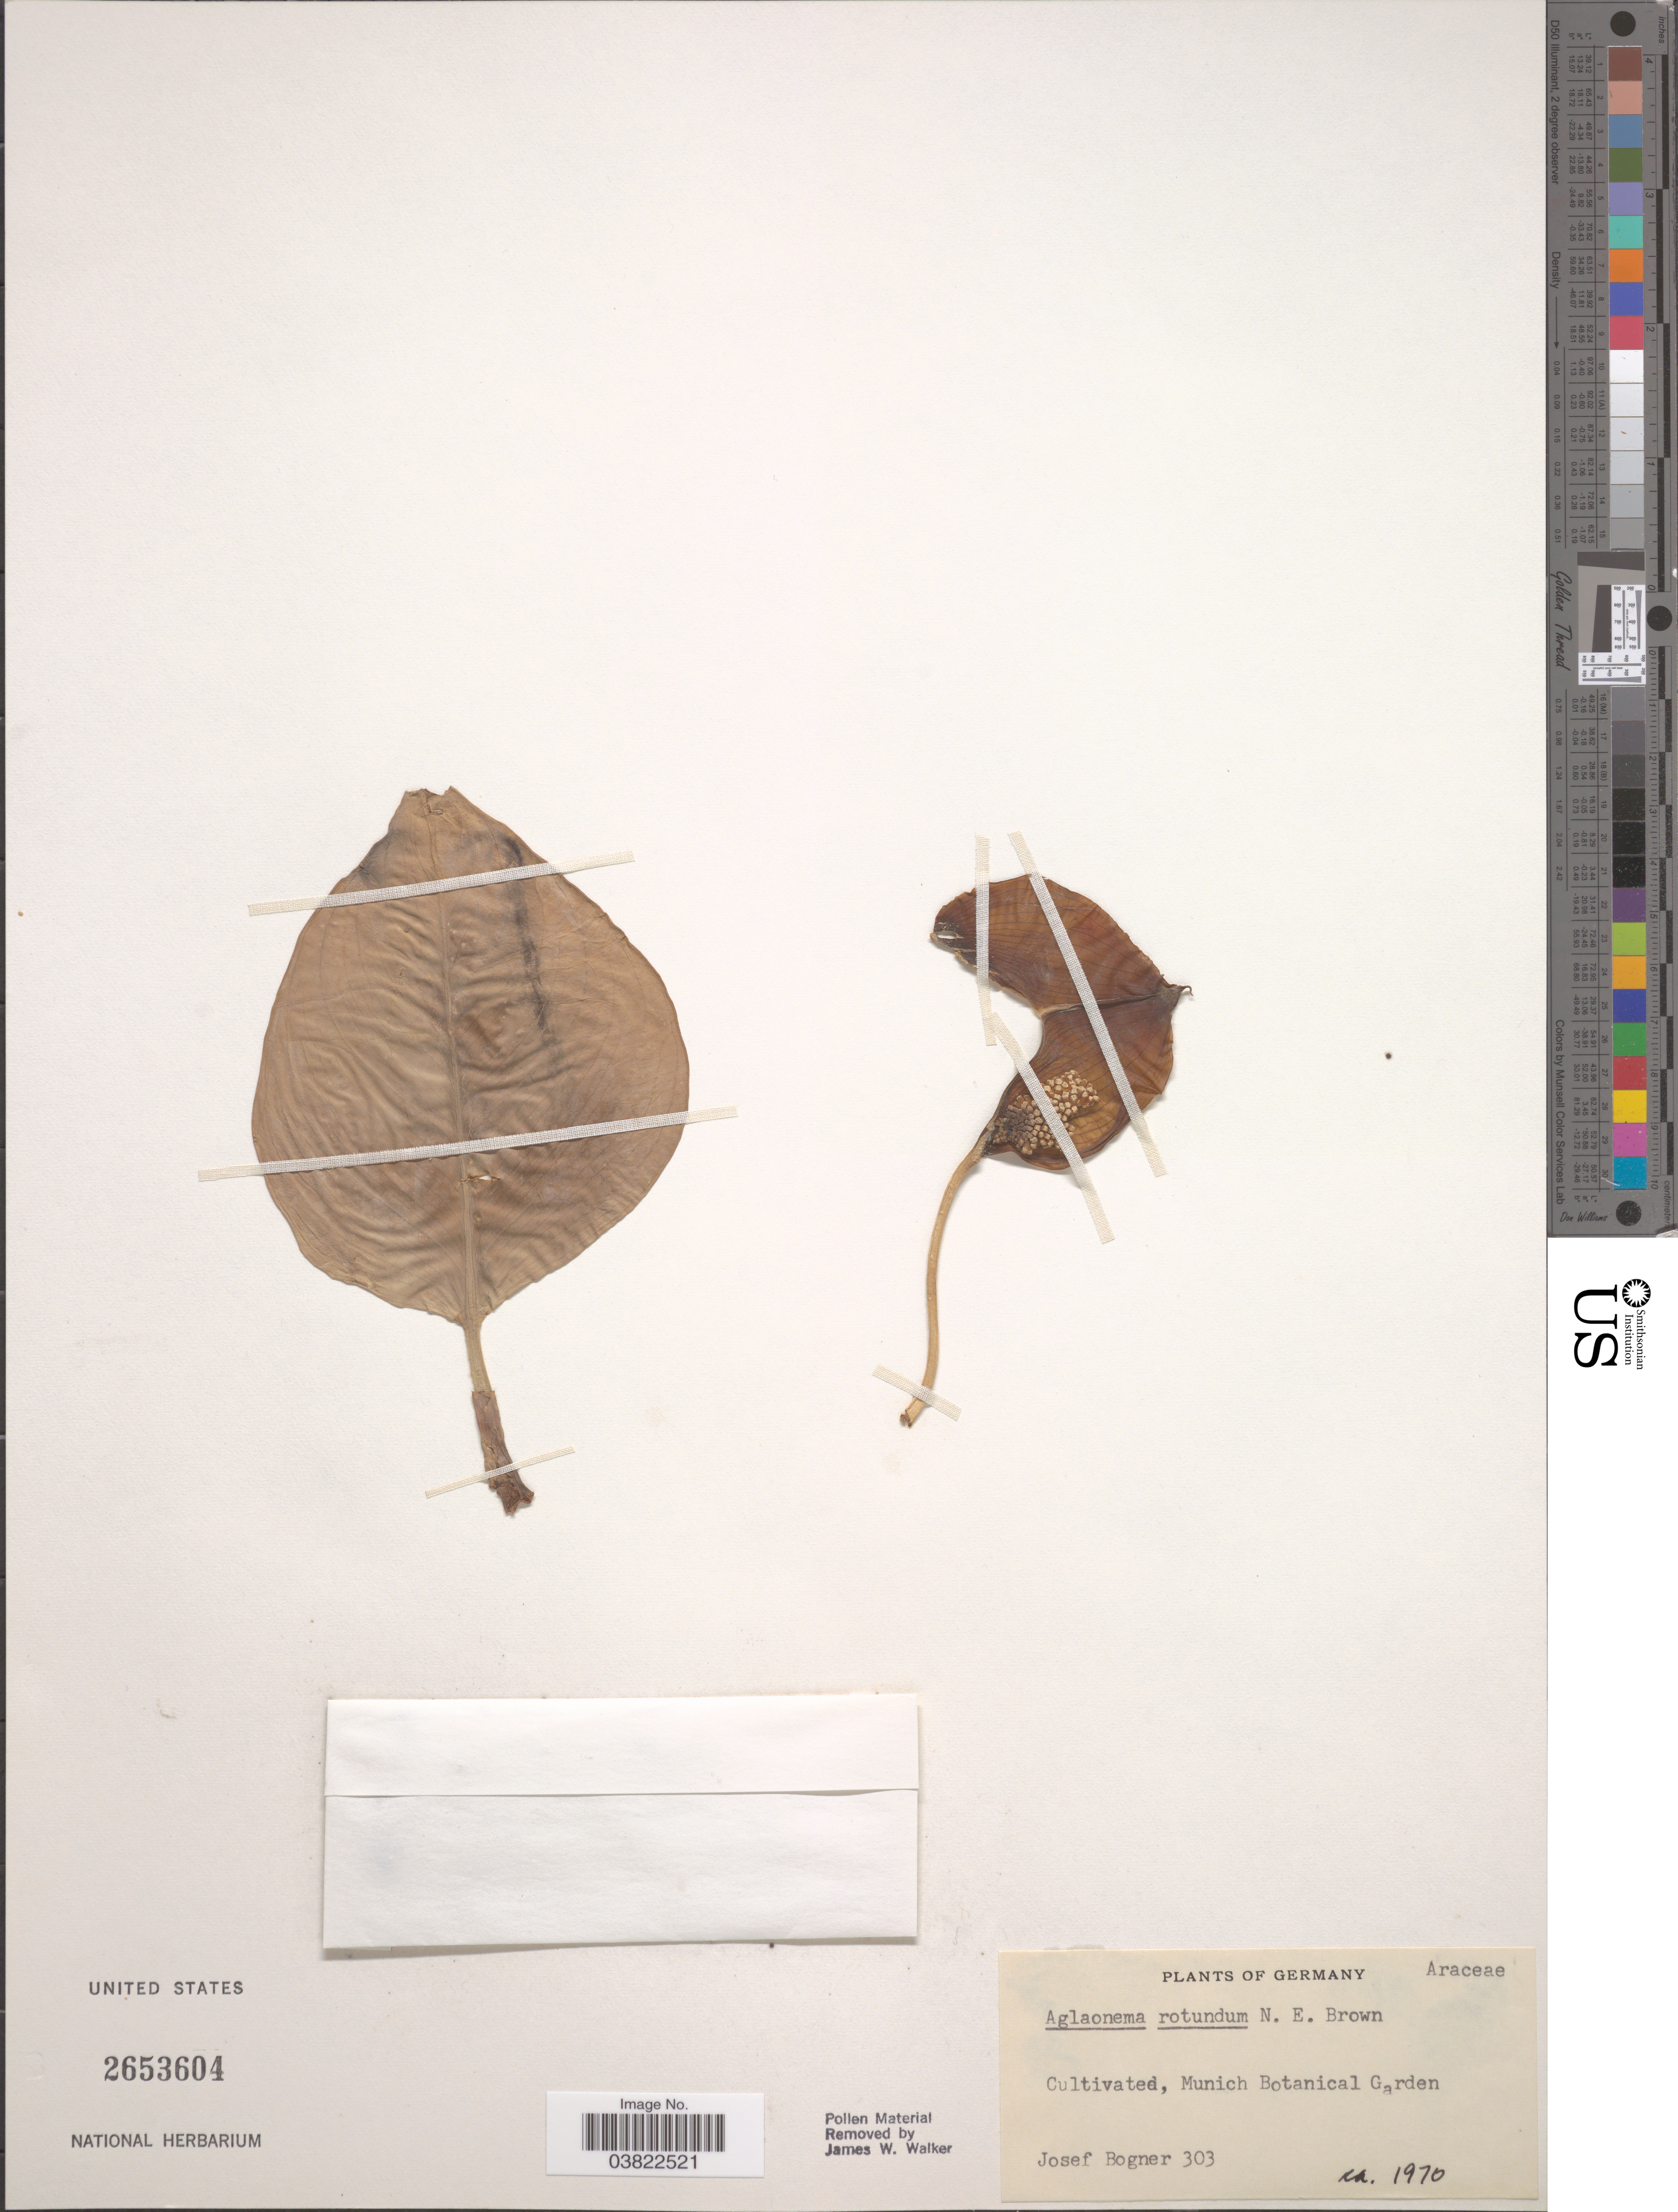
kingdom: Plantae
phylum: Tracheophyta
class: Liliopsida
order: Alismatales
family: Araceae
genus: Aglaonema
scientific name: Aglaonema rotundum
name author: N.E. Br.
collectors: J. Bogner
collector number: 303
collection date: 1970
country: Germany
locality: Munich Botanical Garden.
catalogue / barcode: US 2653604